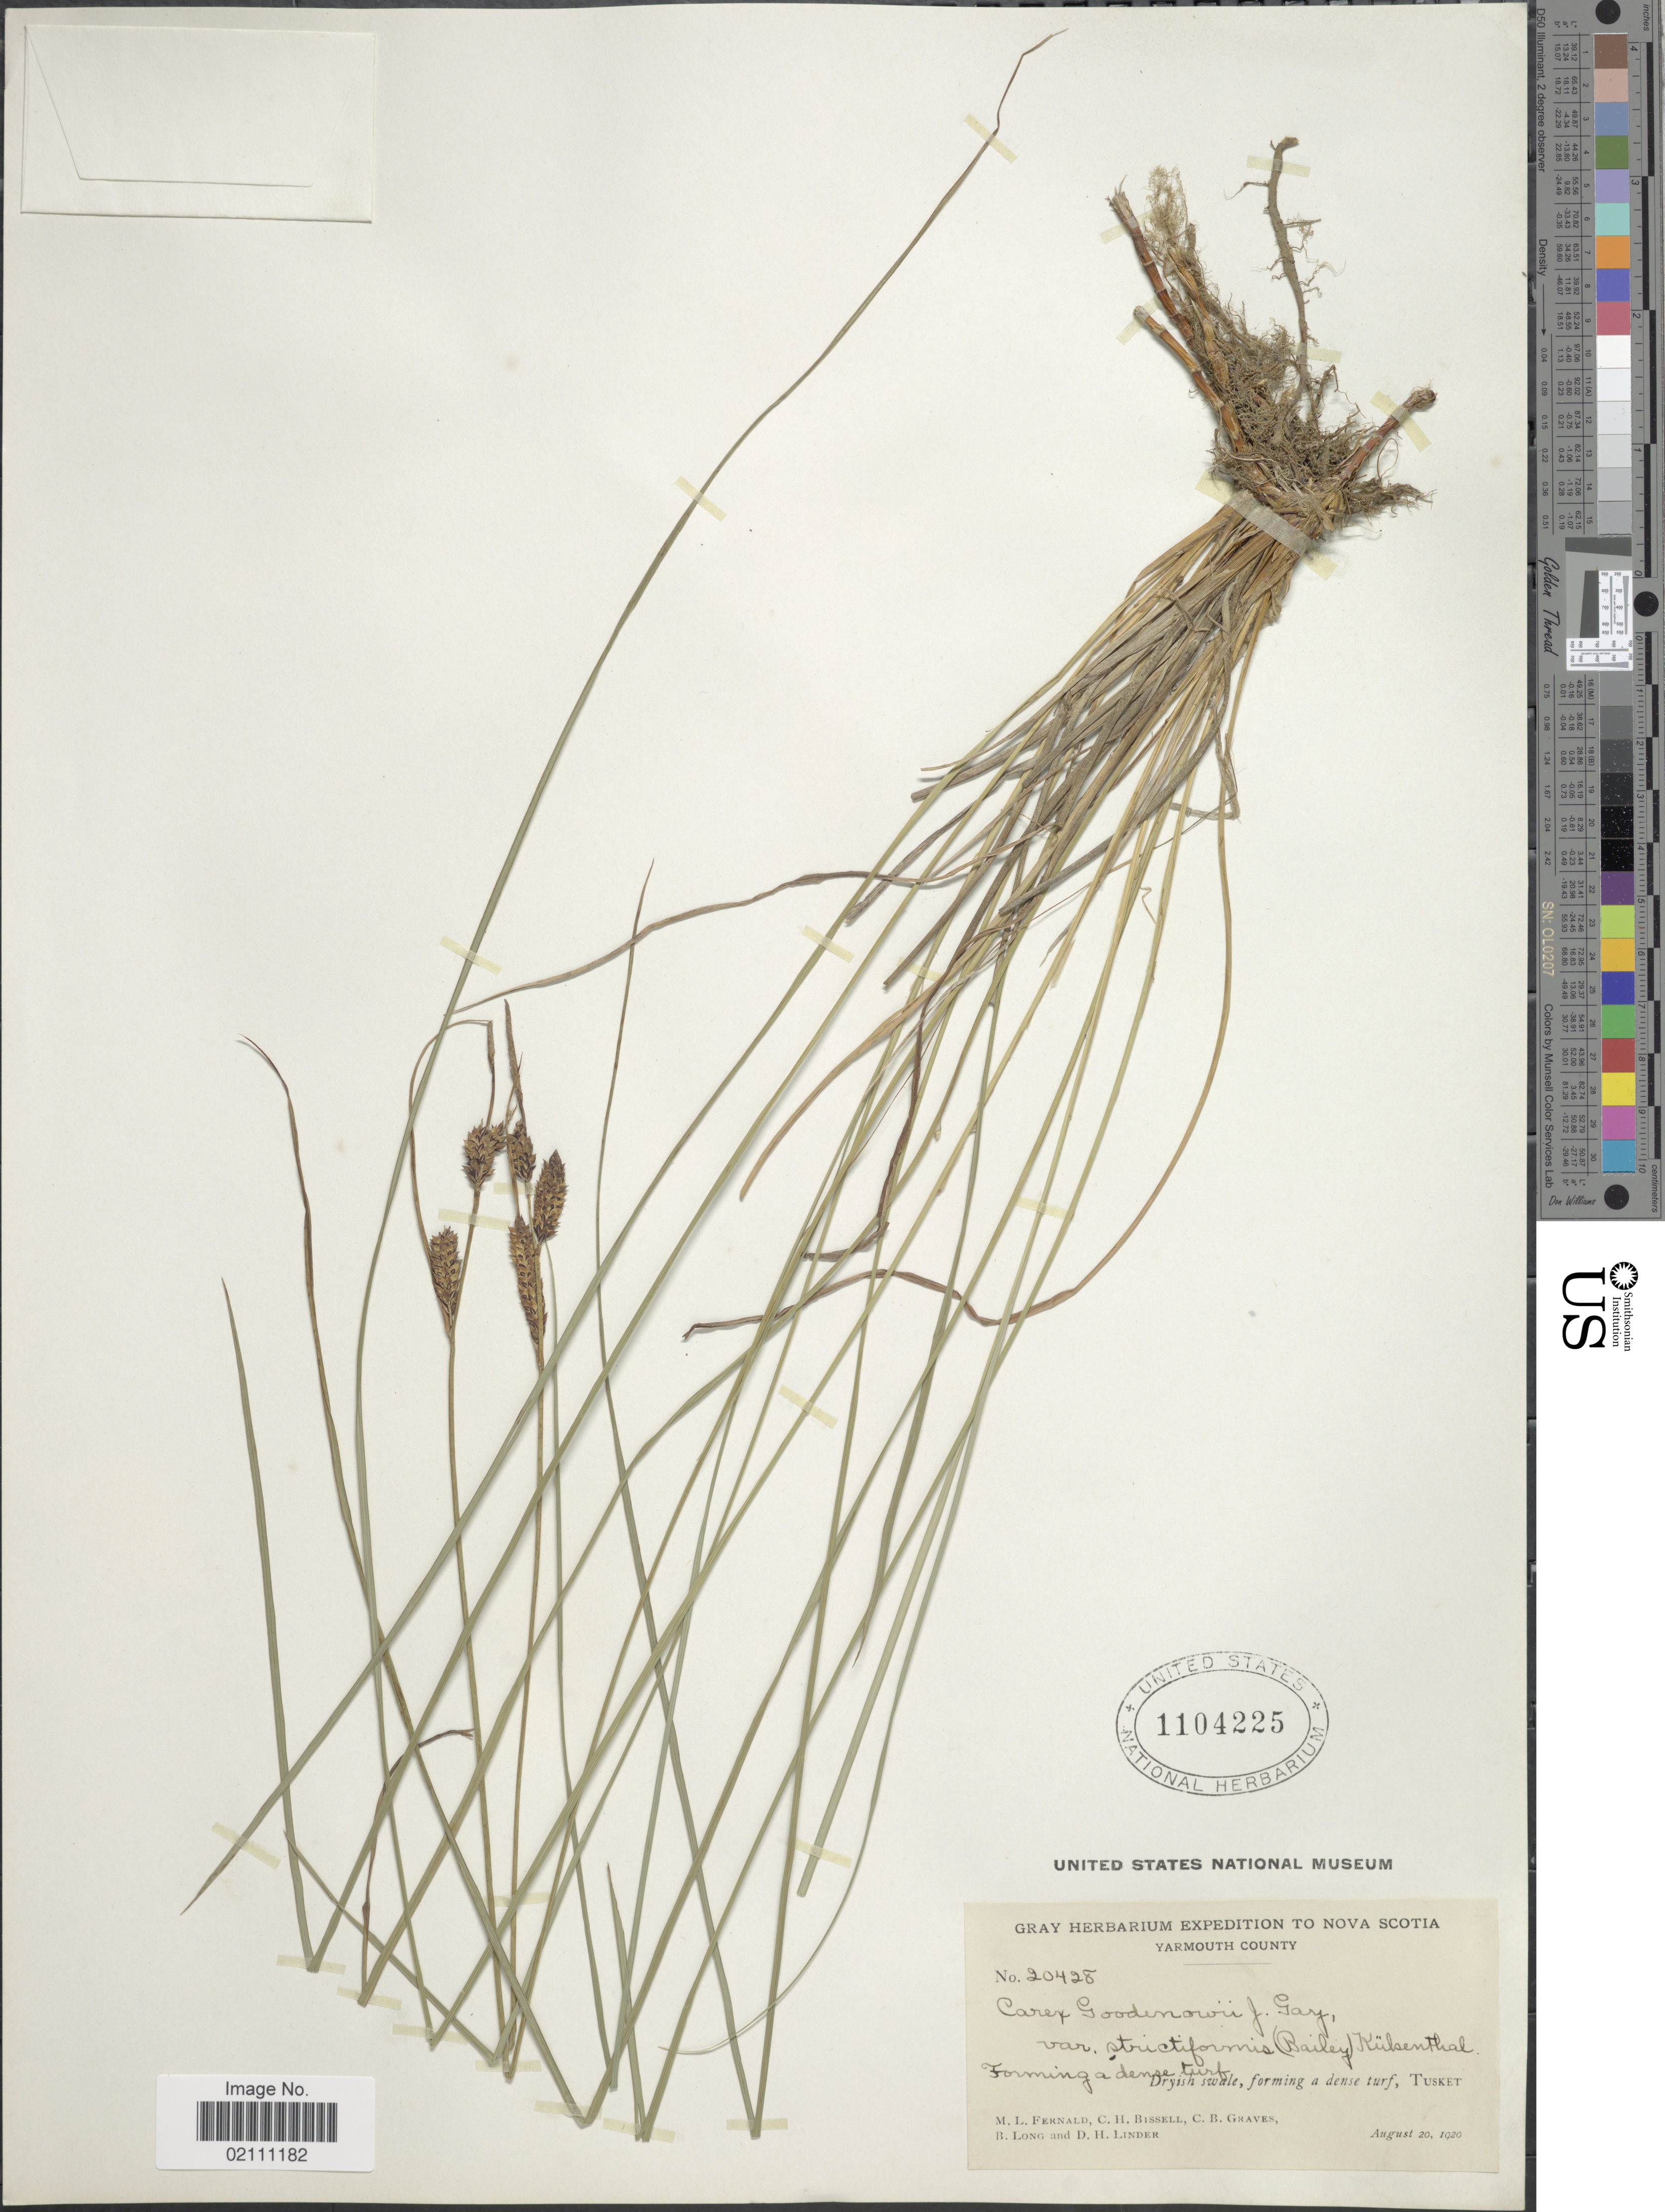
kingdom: Plantae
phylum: Tracheophyta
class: Liliopsida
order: Poales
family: Cyperaceae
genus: Carex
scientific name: Carex nigra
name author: (L.) Reichard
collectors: M. L. Fernald, C. Bissell, C. Graves, B. Long & D. Linder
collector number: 20428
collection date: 1920-08-20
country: Canada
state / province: Nova Scotia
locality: Yarmouth County, Dryish swale, forming a dense turf, Tusket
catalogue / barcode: US 1104225